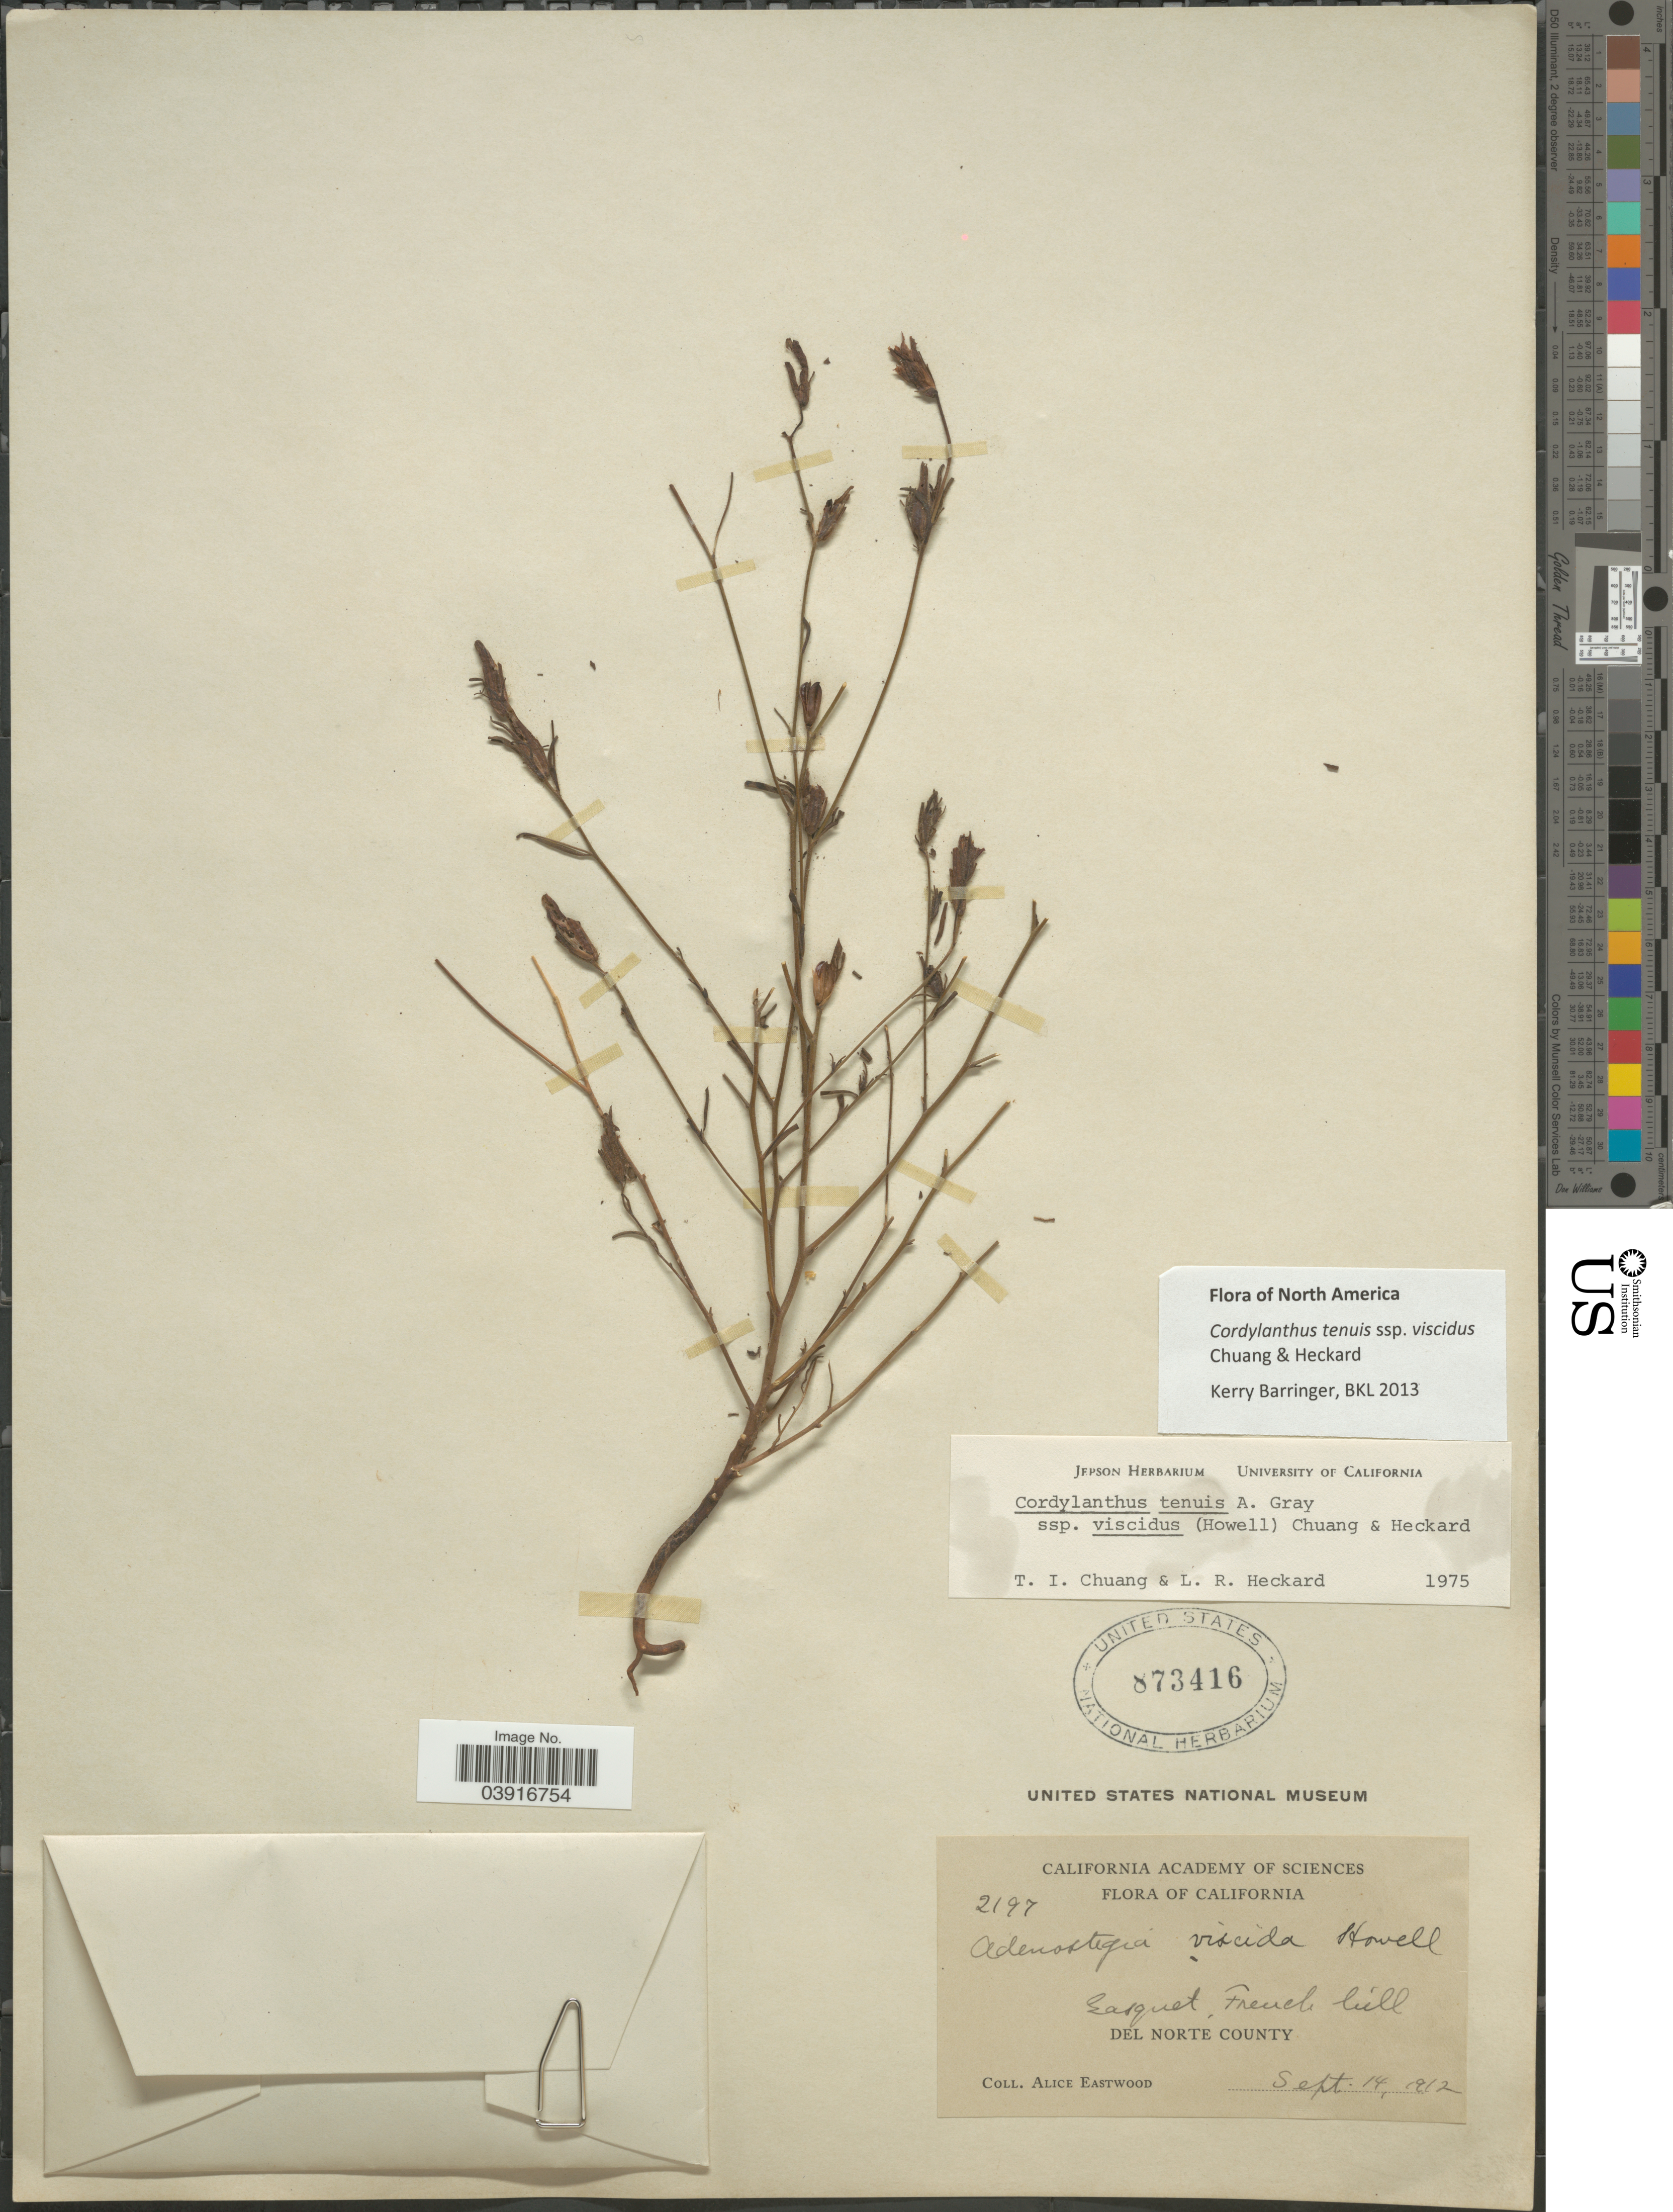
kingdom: Plantae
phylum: Tracheophyta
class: Magnoliopsida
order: Lamiales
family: Orobanchaceae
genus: Cordylanthus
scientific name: Cordylanthus tenuis subsp. viscidus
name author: (Howell) T.I. Chuang & Heckard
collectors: A. Eastwood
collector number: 2197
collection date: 1912-09-14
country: United States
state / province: California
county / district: Del Norte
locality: Sasquet, French hill. Del Norte County.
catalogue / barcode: US 873416